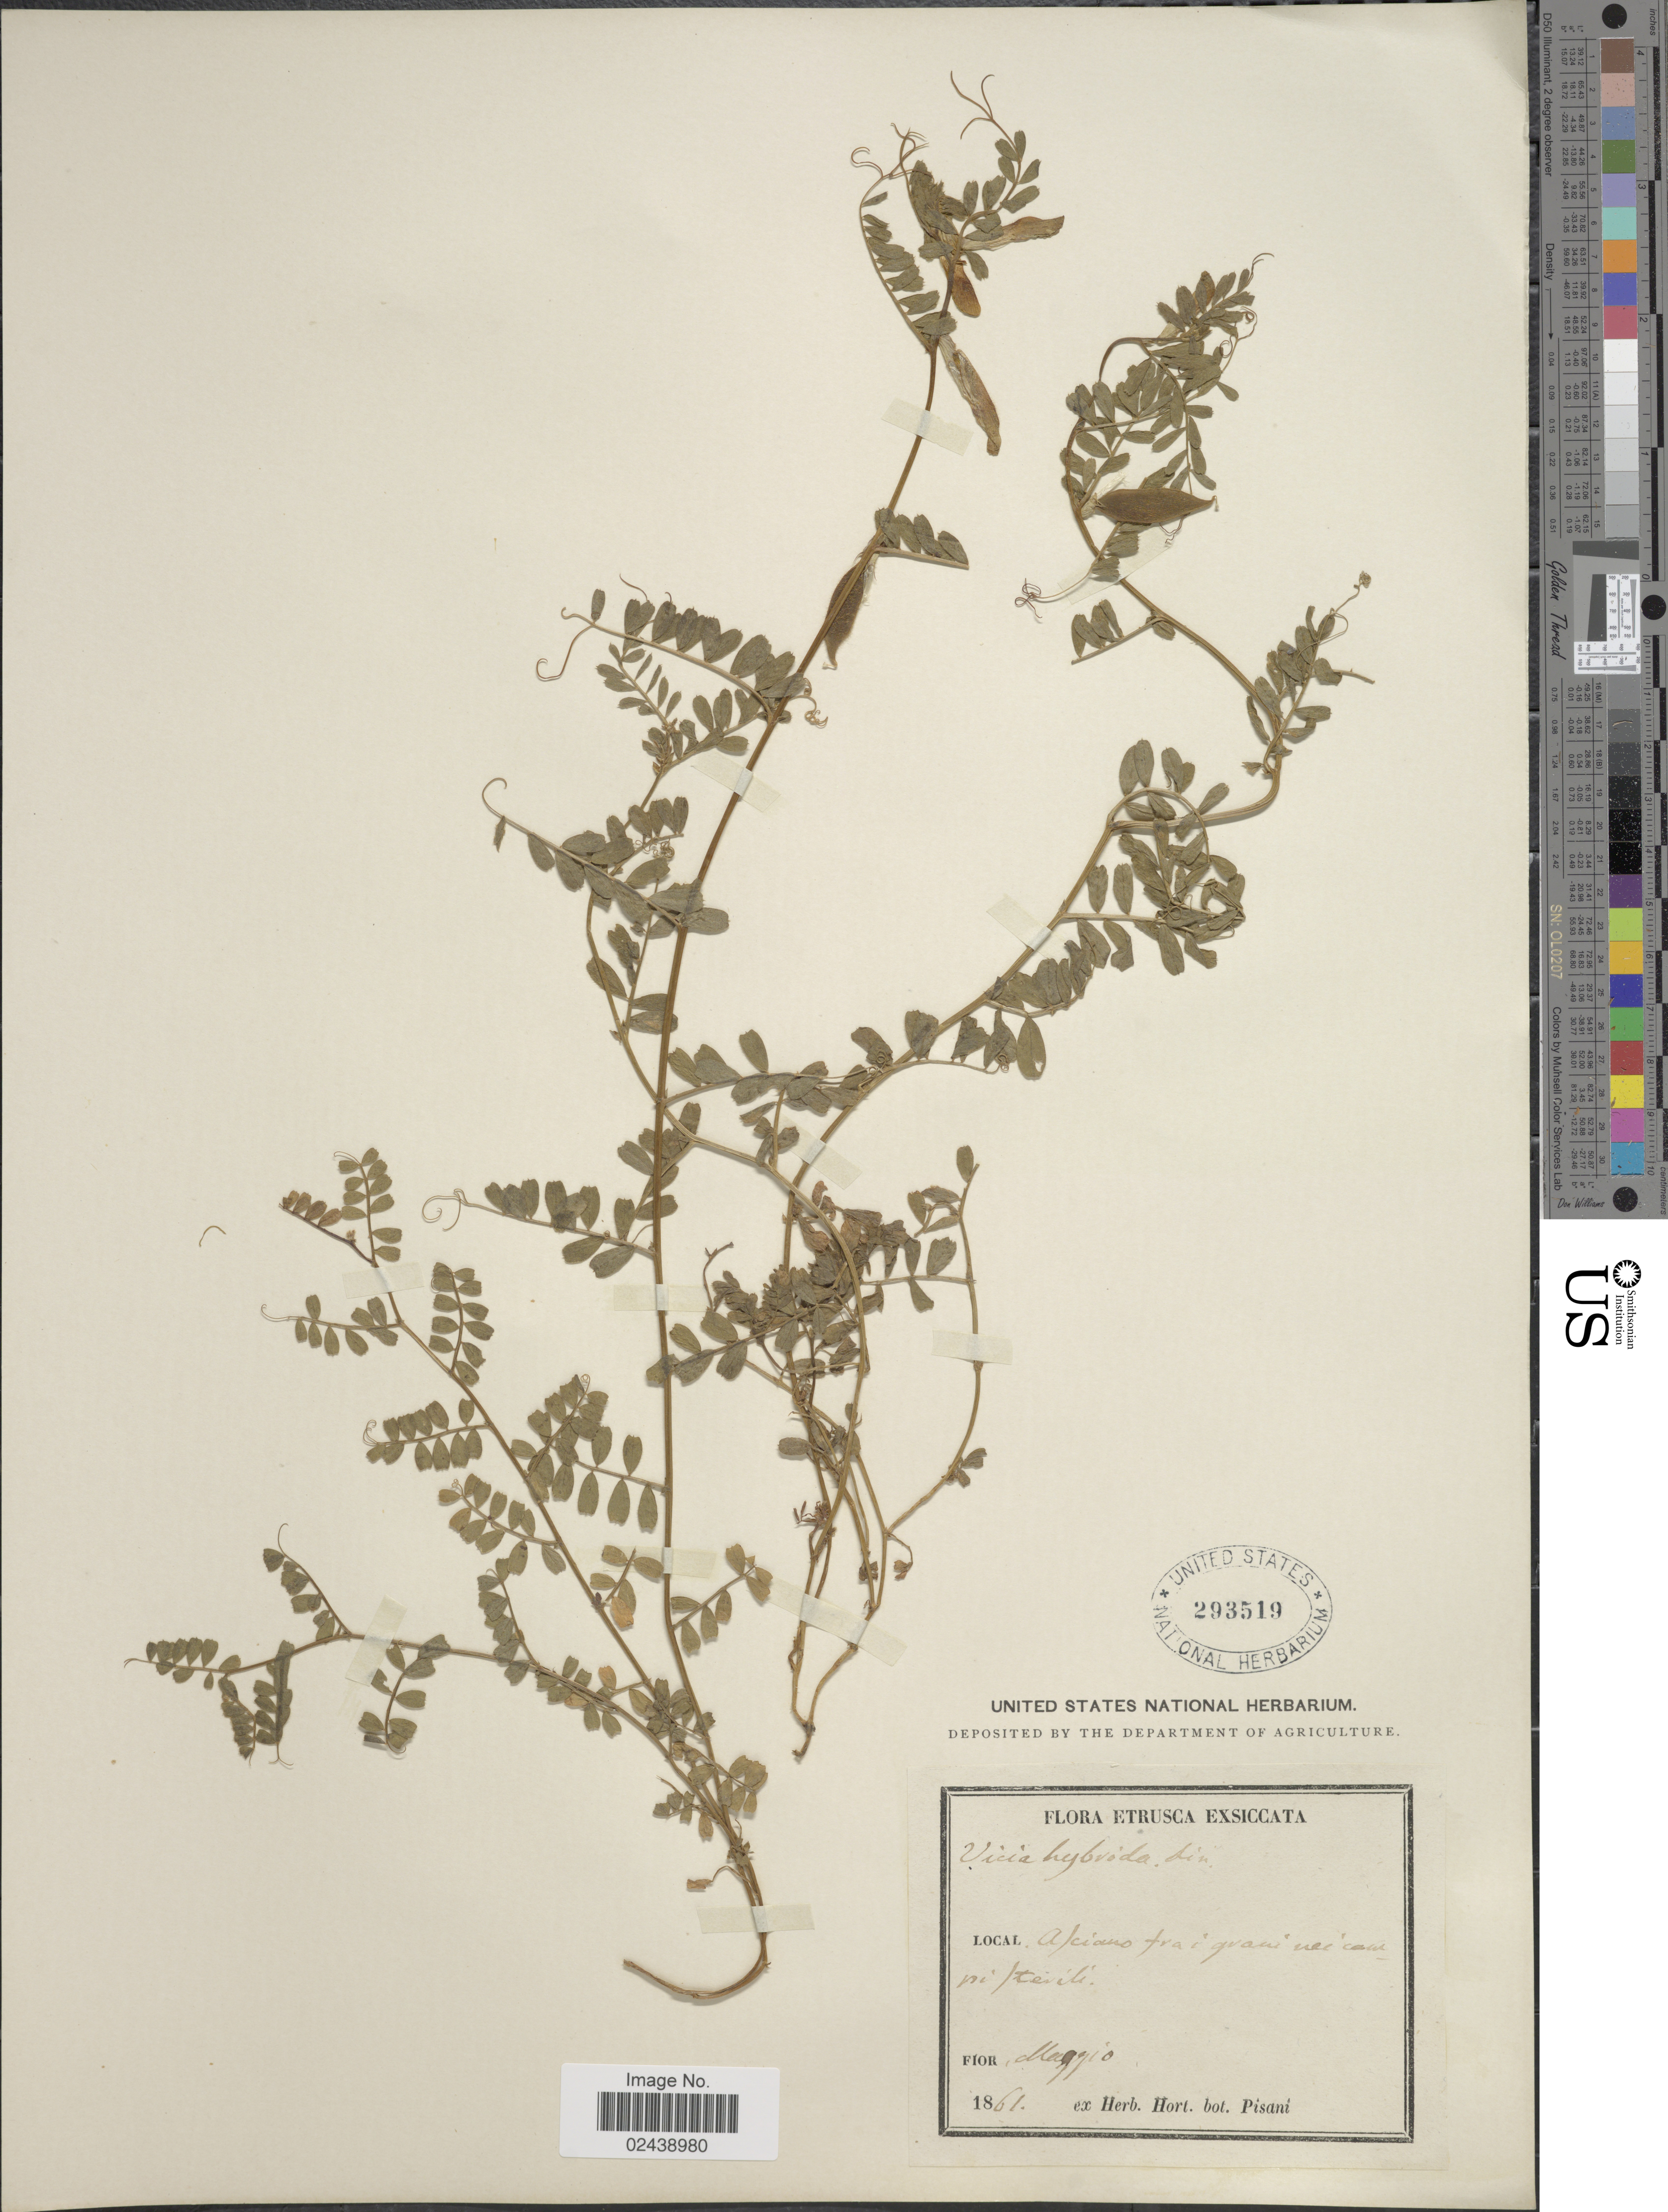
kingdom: Plantae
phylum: Tracheophyta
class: Magnoliopsida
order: Fabales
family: Fabaceae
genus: Vicia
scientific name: Vicia hybrida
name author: L.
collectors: ex herb. Hort. Bot. Pisani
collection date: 1861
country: Italy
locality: Etrusca, Africano fra i grani nei cane ni fteivili [interpreted]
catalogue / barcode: US 293519